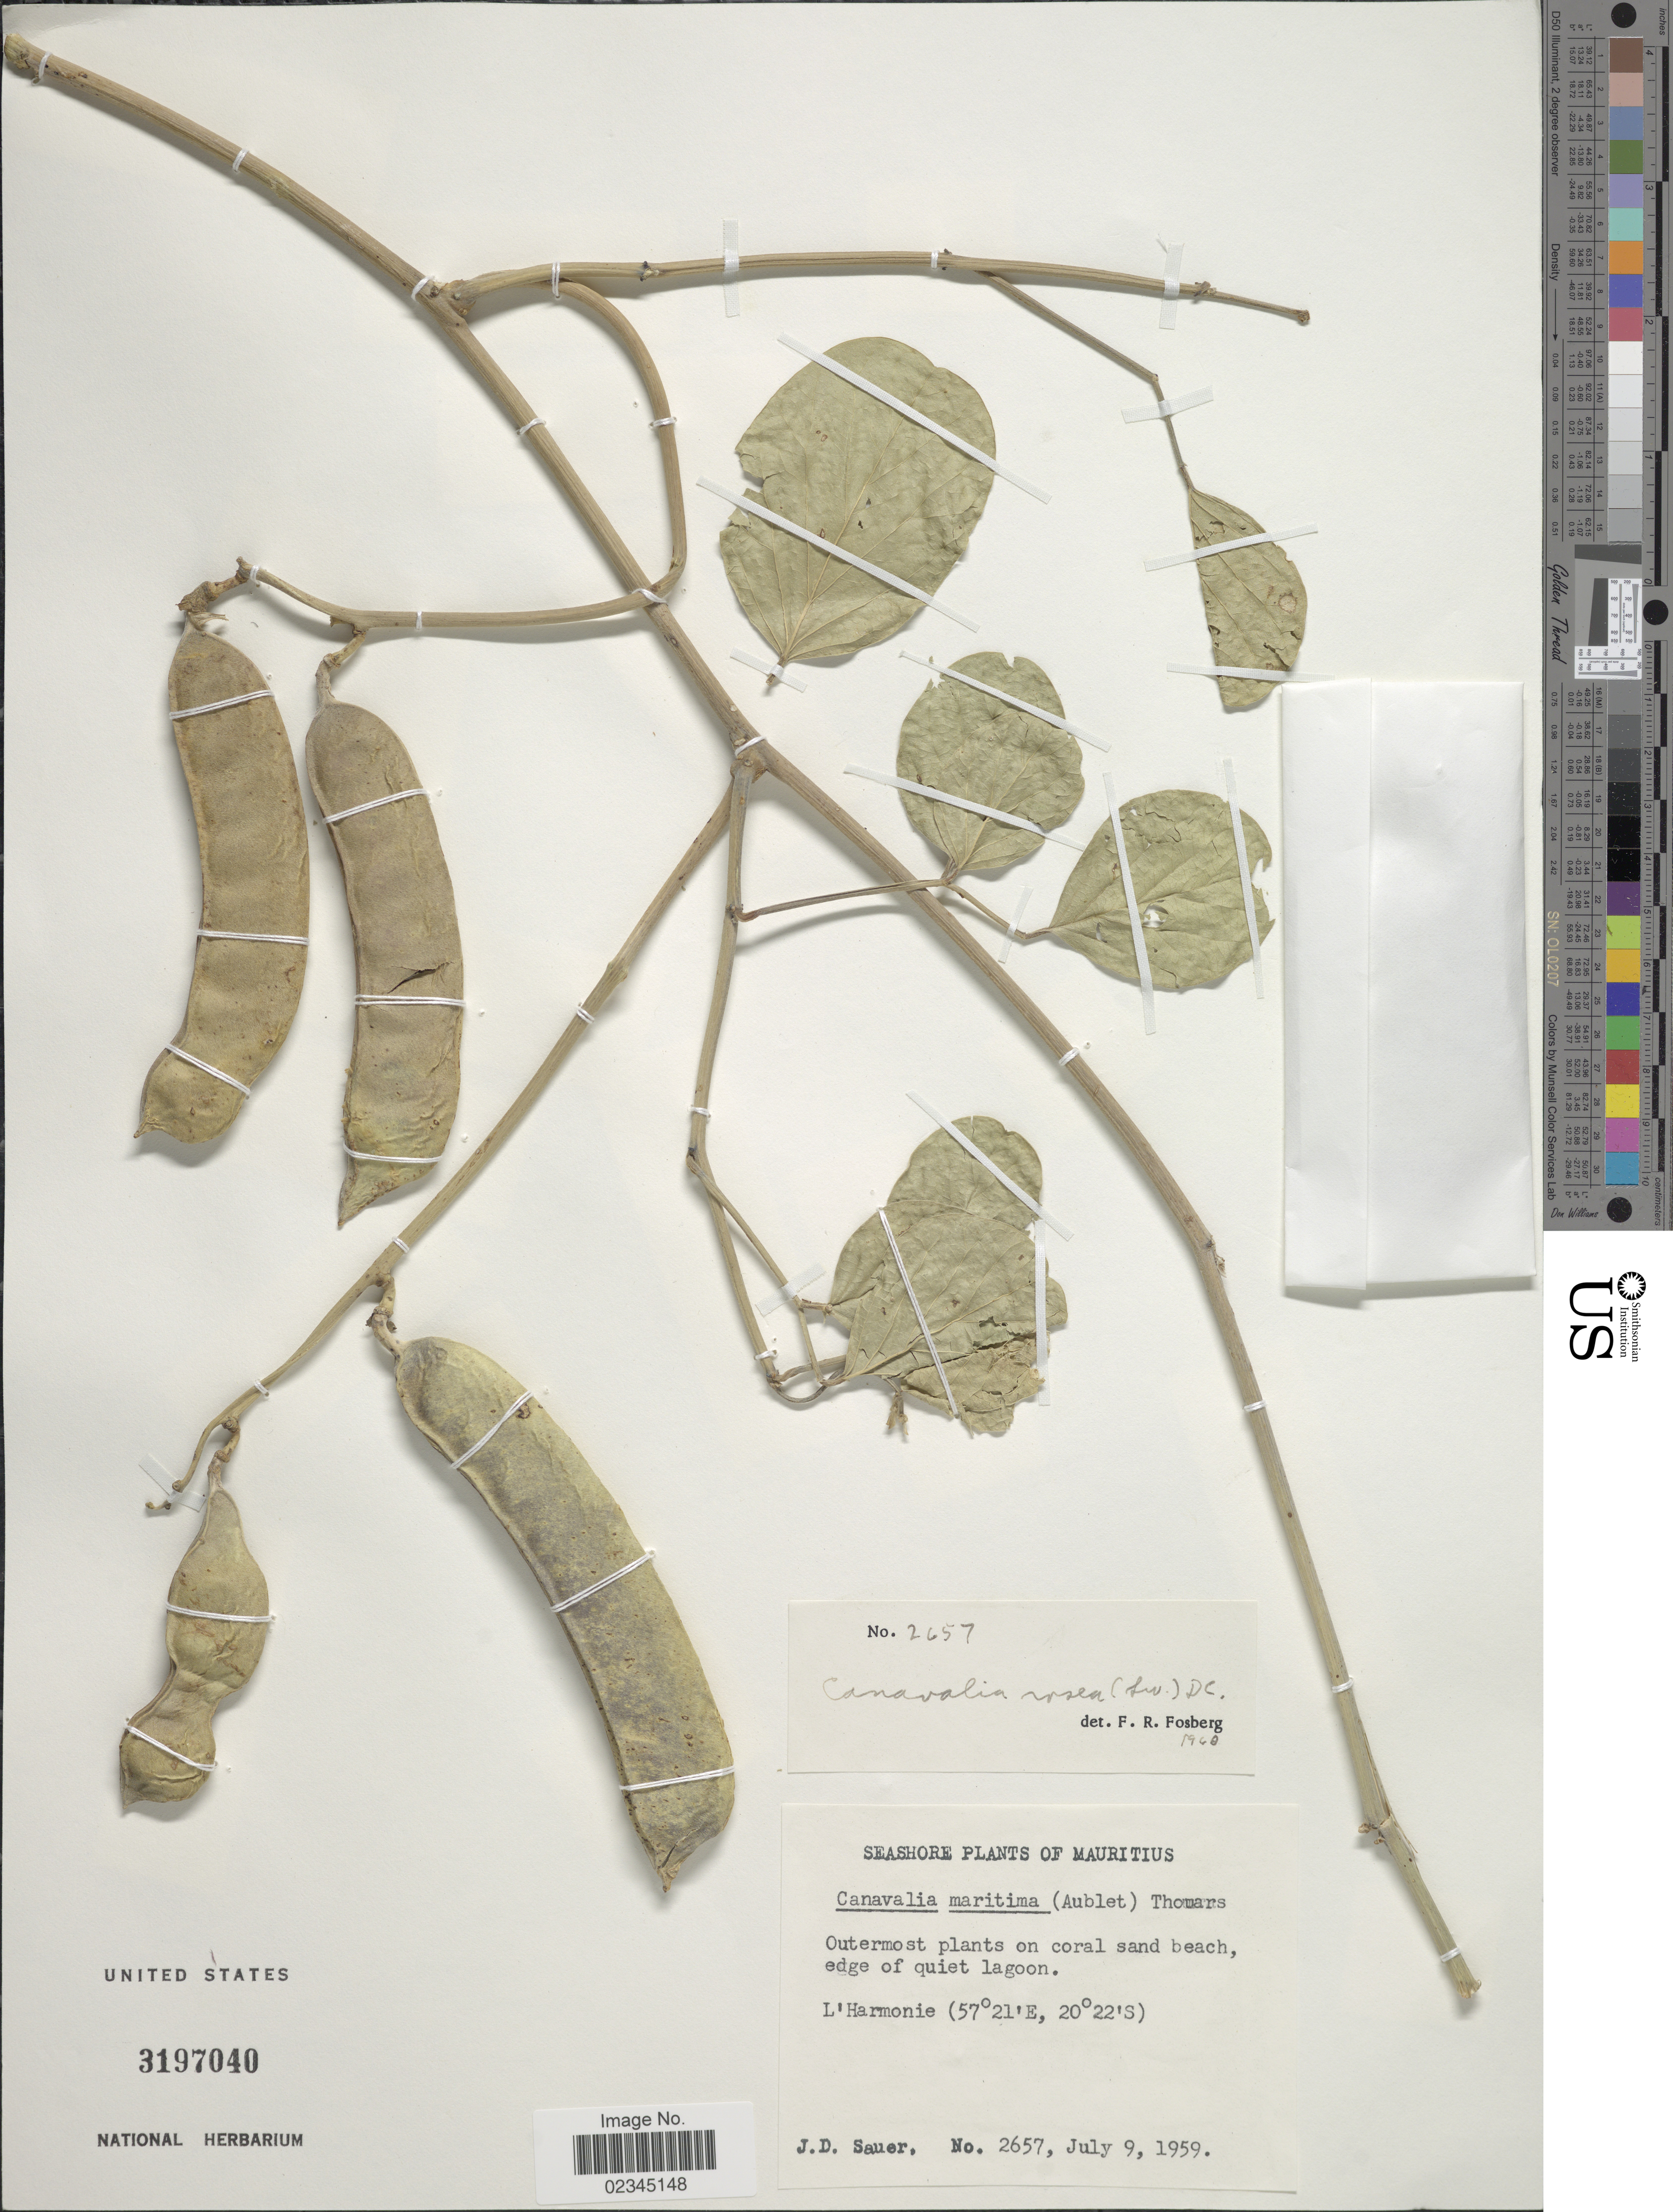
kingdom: Plantae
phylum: Tracheophyta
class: Magnoliopsida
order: Fabales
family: Fabaceae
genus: Canavalia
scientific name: Canavalia rosea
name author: (Sw.) DC.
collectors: J. D. Sauer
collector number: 2657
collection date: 1959-07-09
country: Mauritius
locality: Seashore. L'Harmonie. Outermost plants on coral sand beach.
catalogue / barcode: US 3197040